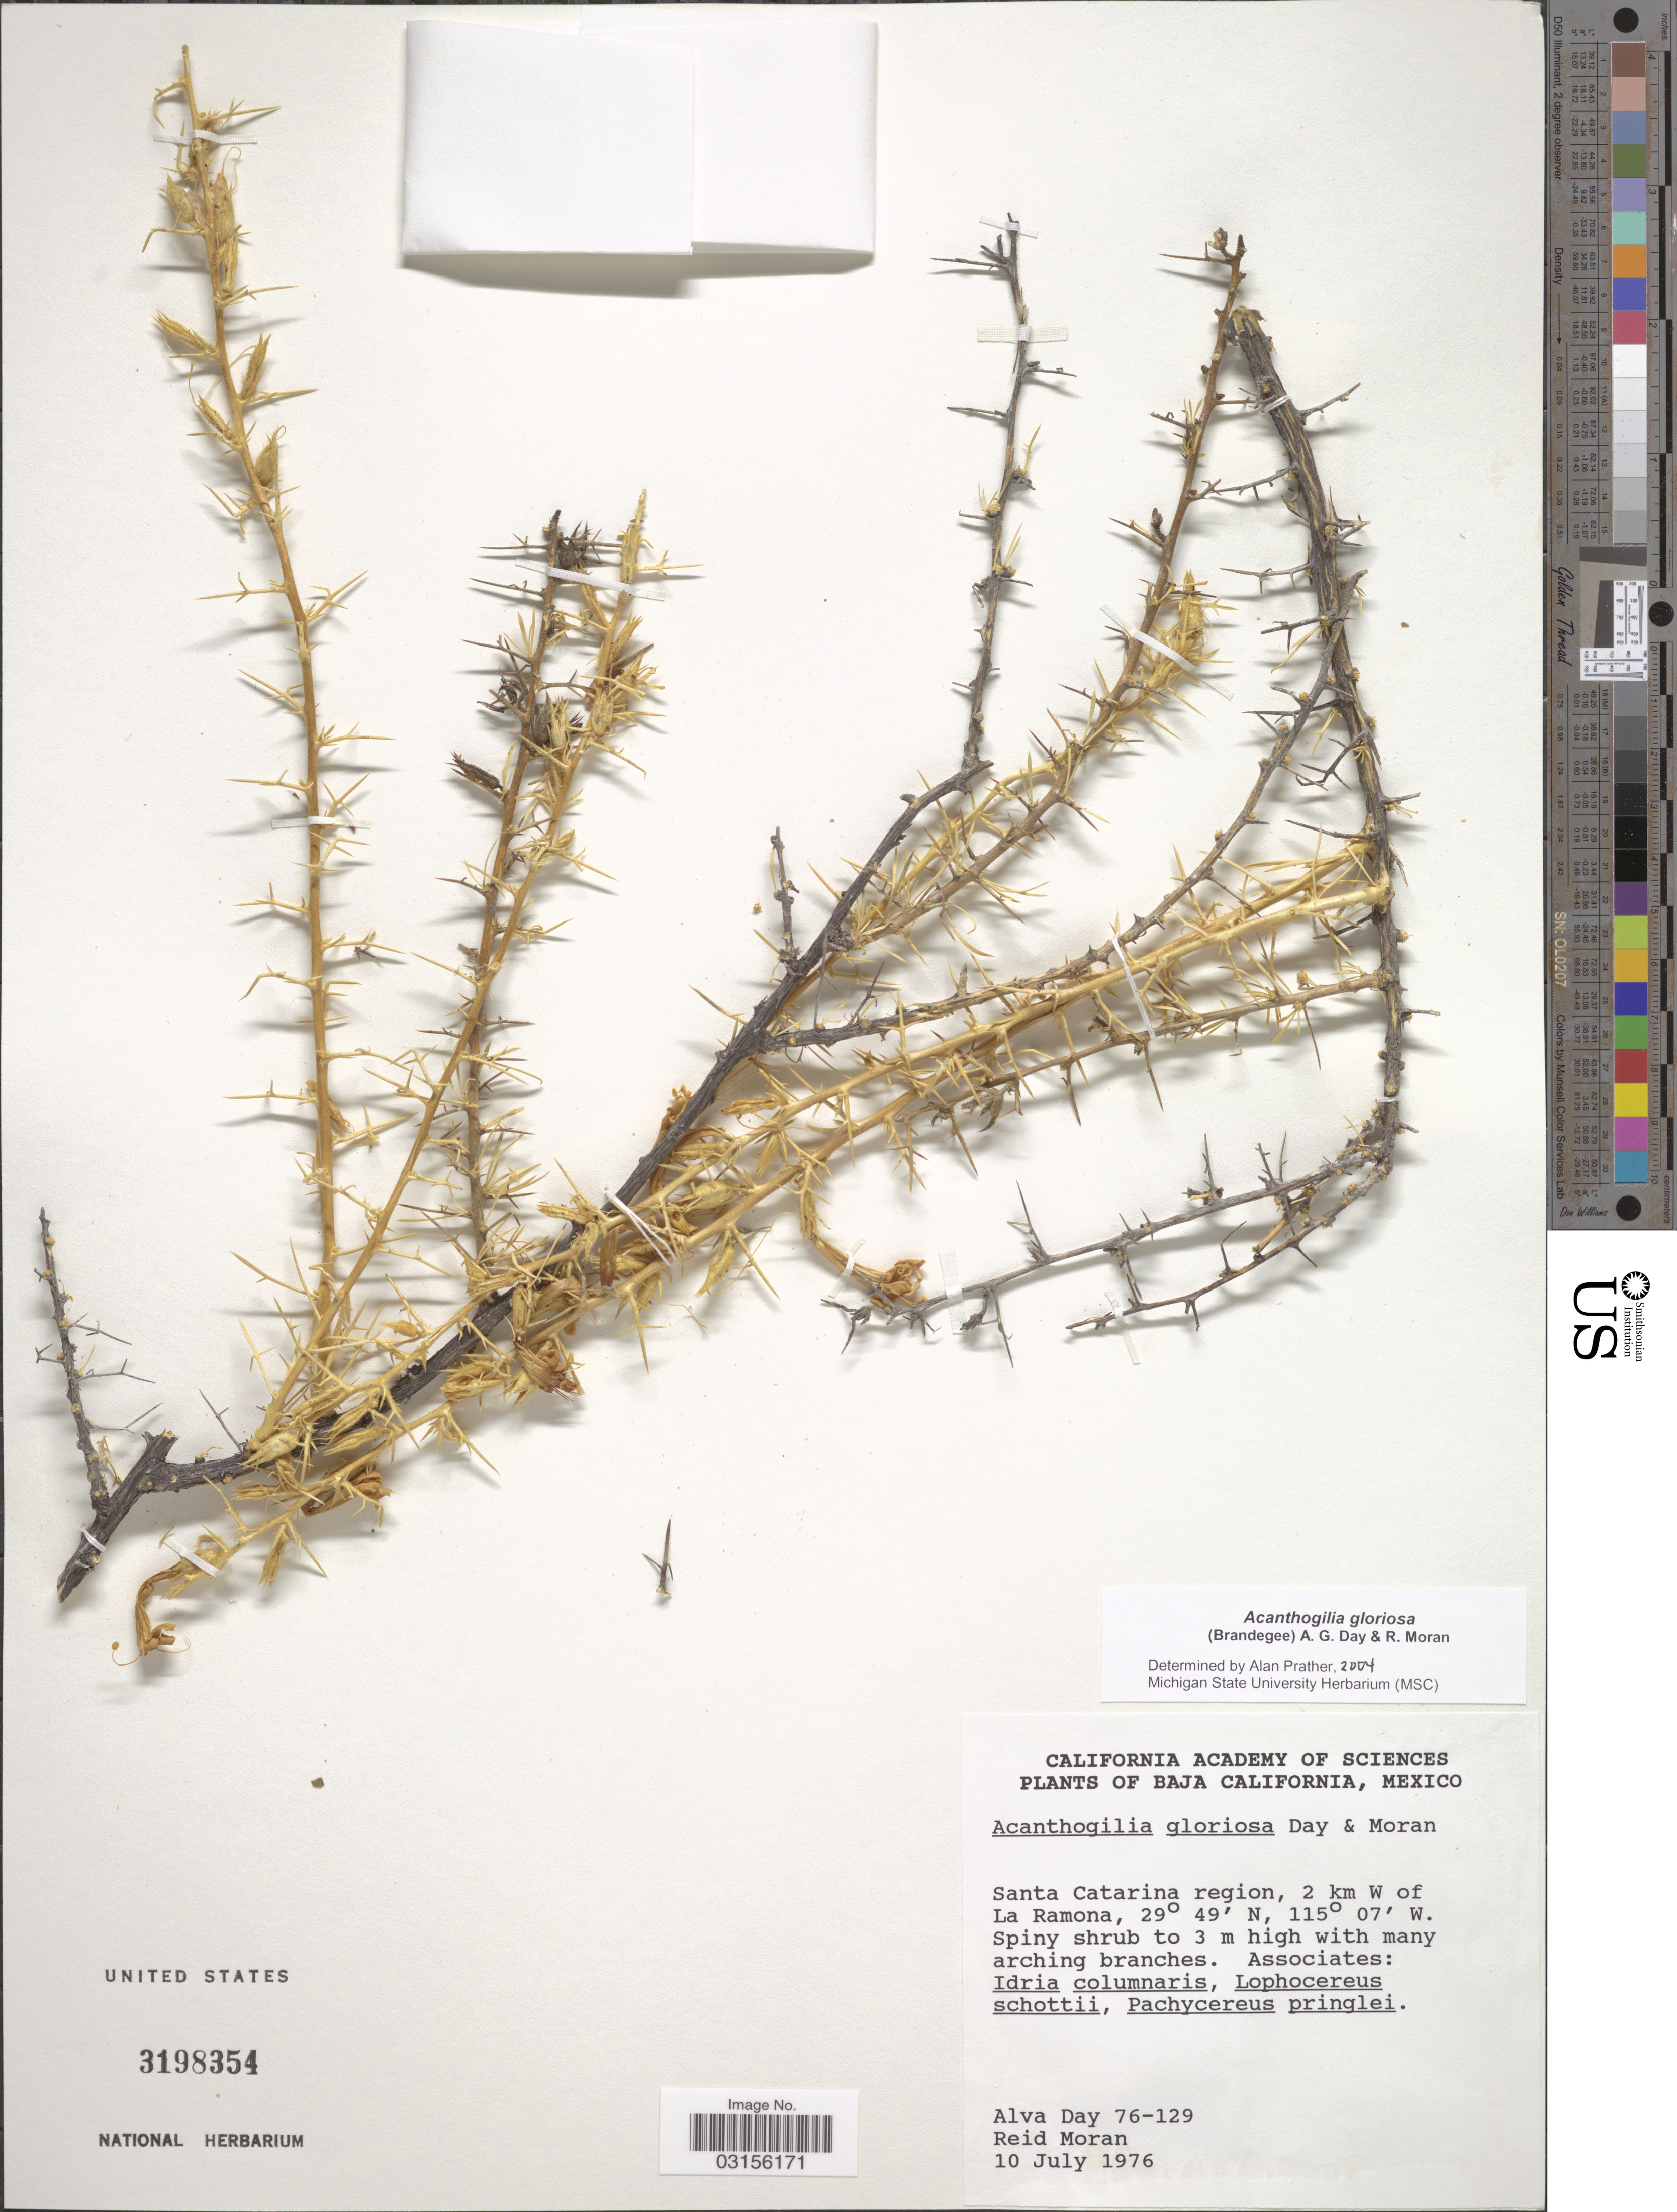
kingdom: Plantae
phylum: Tracheophyta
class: Magnoliopsida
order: Ericales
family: Polemoniaceae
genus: Acanthogilia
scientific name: Acanthogilia gloriosa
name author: (Brandegee) A. Day & R.C. Moran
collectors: A. G. Day & R. V. Moran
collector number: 76-129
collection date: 1976-07-10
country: Mexico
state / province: Baja California Norte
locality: Santa Catarina region, 2 km W of La Ramona.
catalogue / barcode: US 3198354